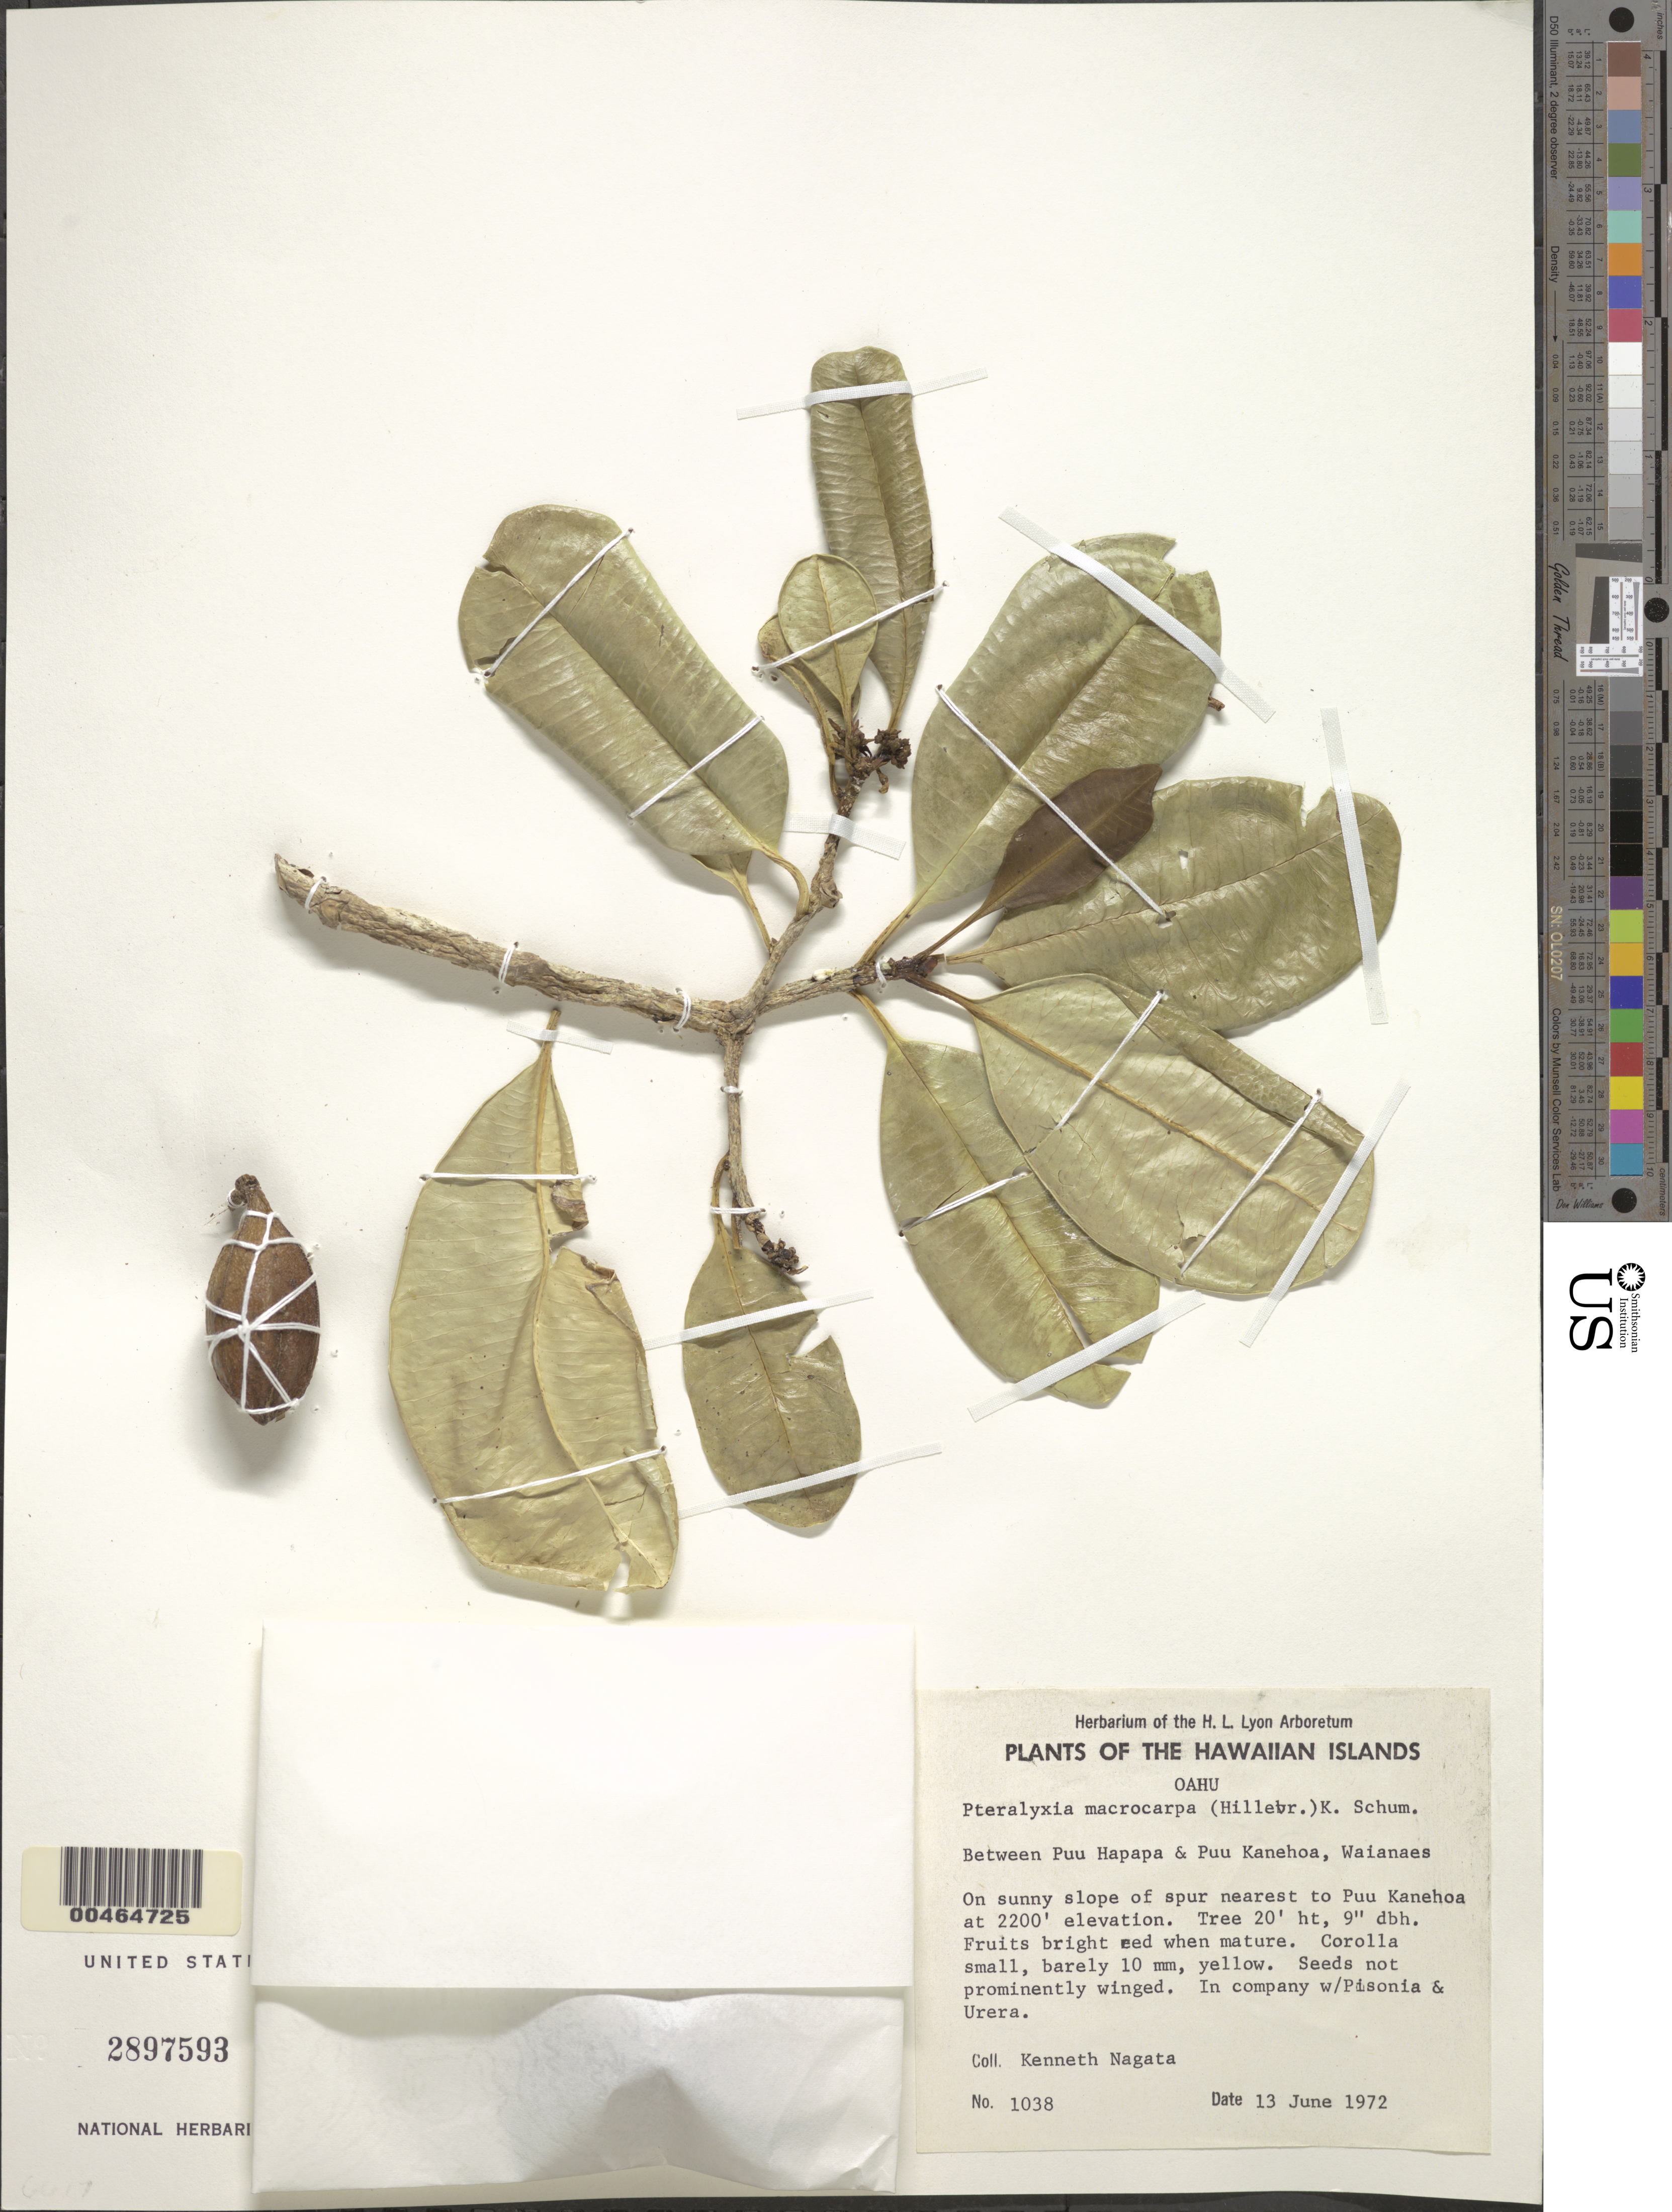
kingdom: Plantae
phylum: Tracheophyta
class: Magnoliopsida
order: Gentianales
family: Apocynaceae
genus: Pteralyxia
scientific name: Pteralyxia macrocarpa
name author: (Hillebr.) K. Schum.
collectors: K. Nagata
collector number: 1038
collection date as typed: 13 Jun 1972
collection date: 1972-06-13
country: United States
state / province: Hawaii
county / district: Honolulu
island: Oahu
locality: Between Puu Hapapa and Puu Kanehoa, Waianae, on slope of spur nearest to Puu Kanehoa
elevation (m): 671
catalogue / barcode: US 2897593